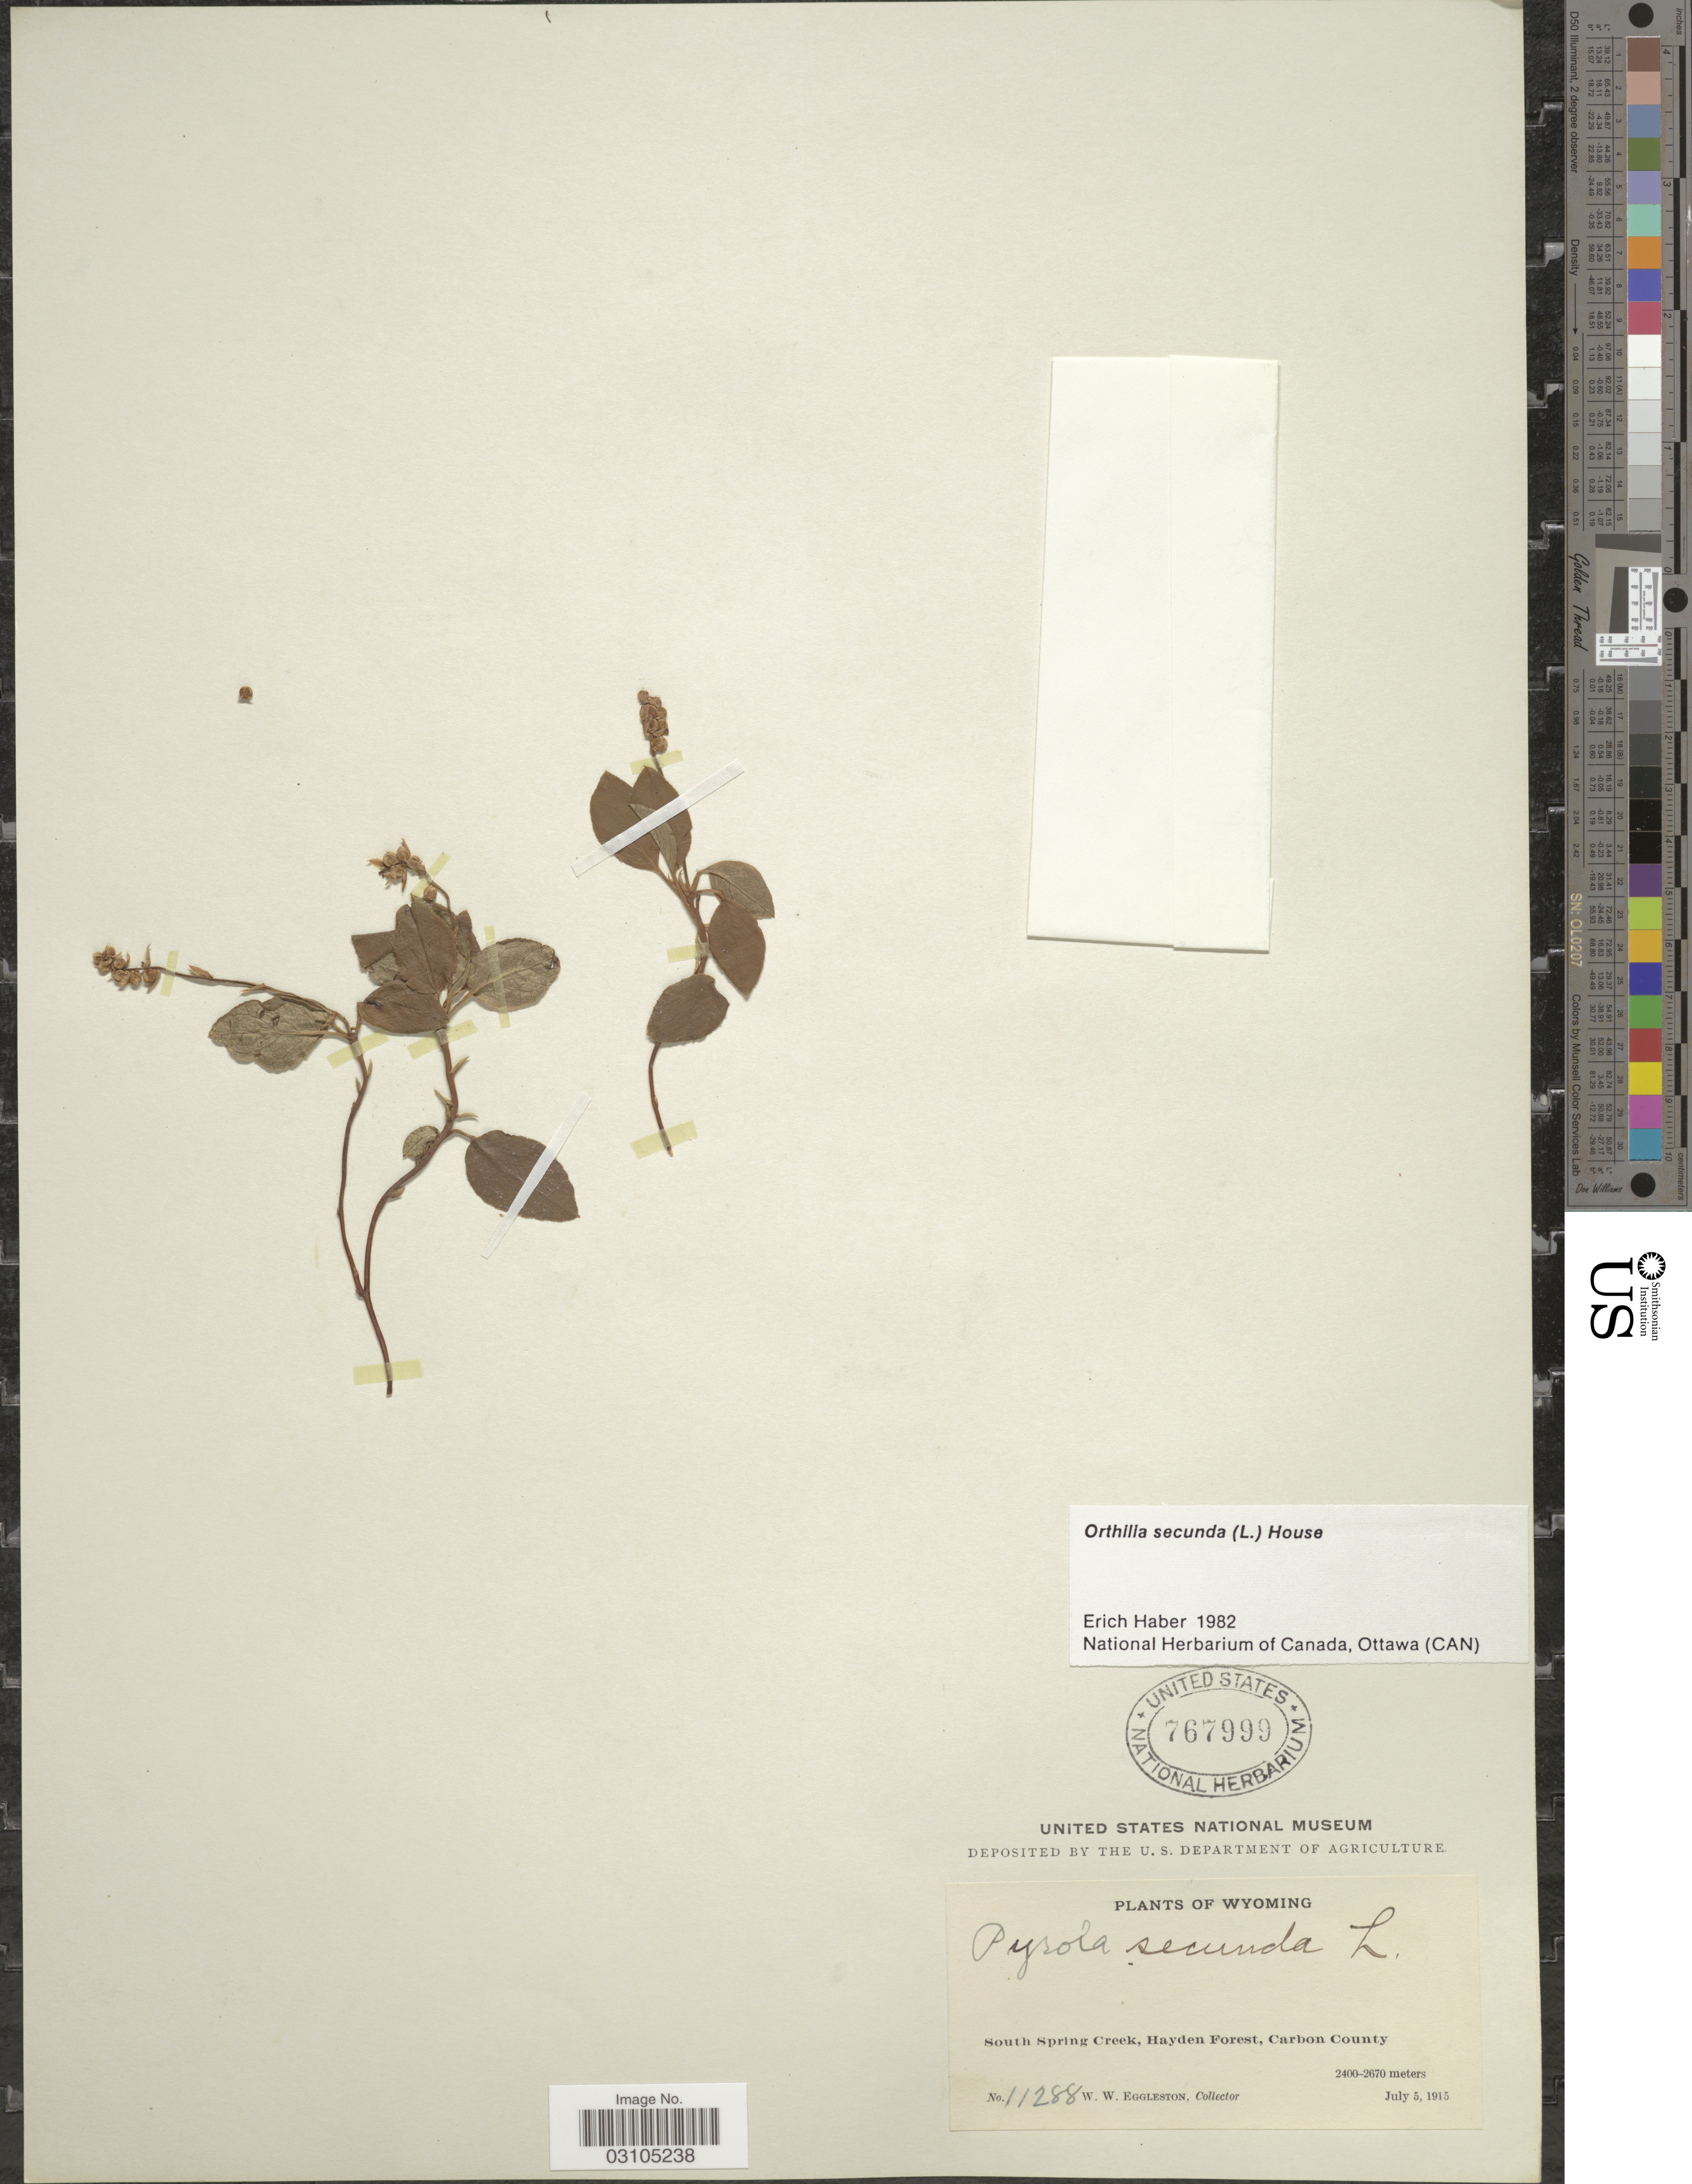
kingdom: Plantae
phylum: Tracheophyta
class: Magnoliopsida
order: Ericales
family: Ericaceae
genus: Orthilia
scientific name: Orthilia secunda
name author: (L.) House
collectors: W. W. Eggleston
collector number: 11288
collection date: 1915-07-05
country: United States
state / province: Wyoming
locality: South Spring Creek, Hayden Forest, Carbon County.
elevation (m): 2400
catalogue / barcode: US 767999